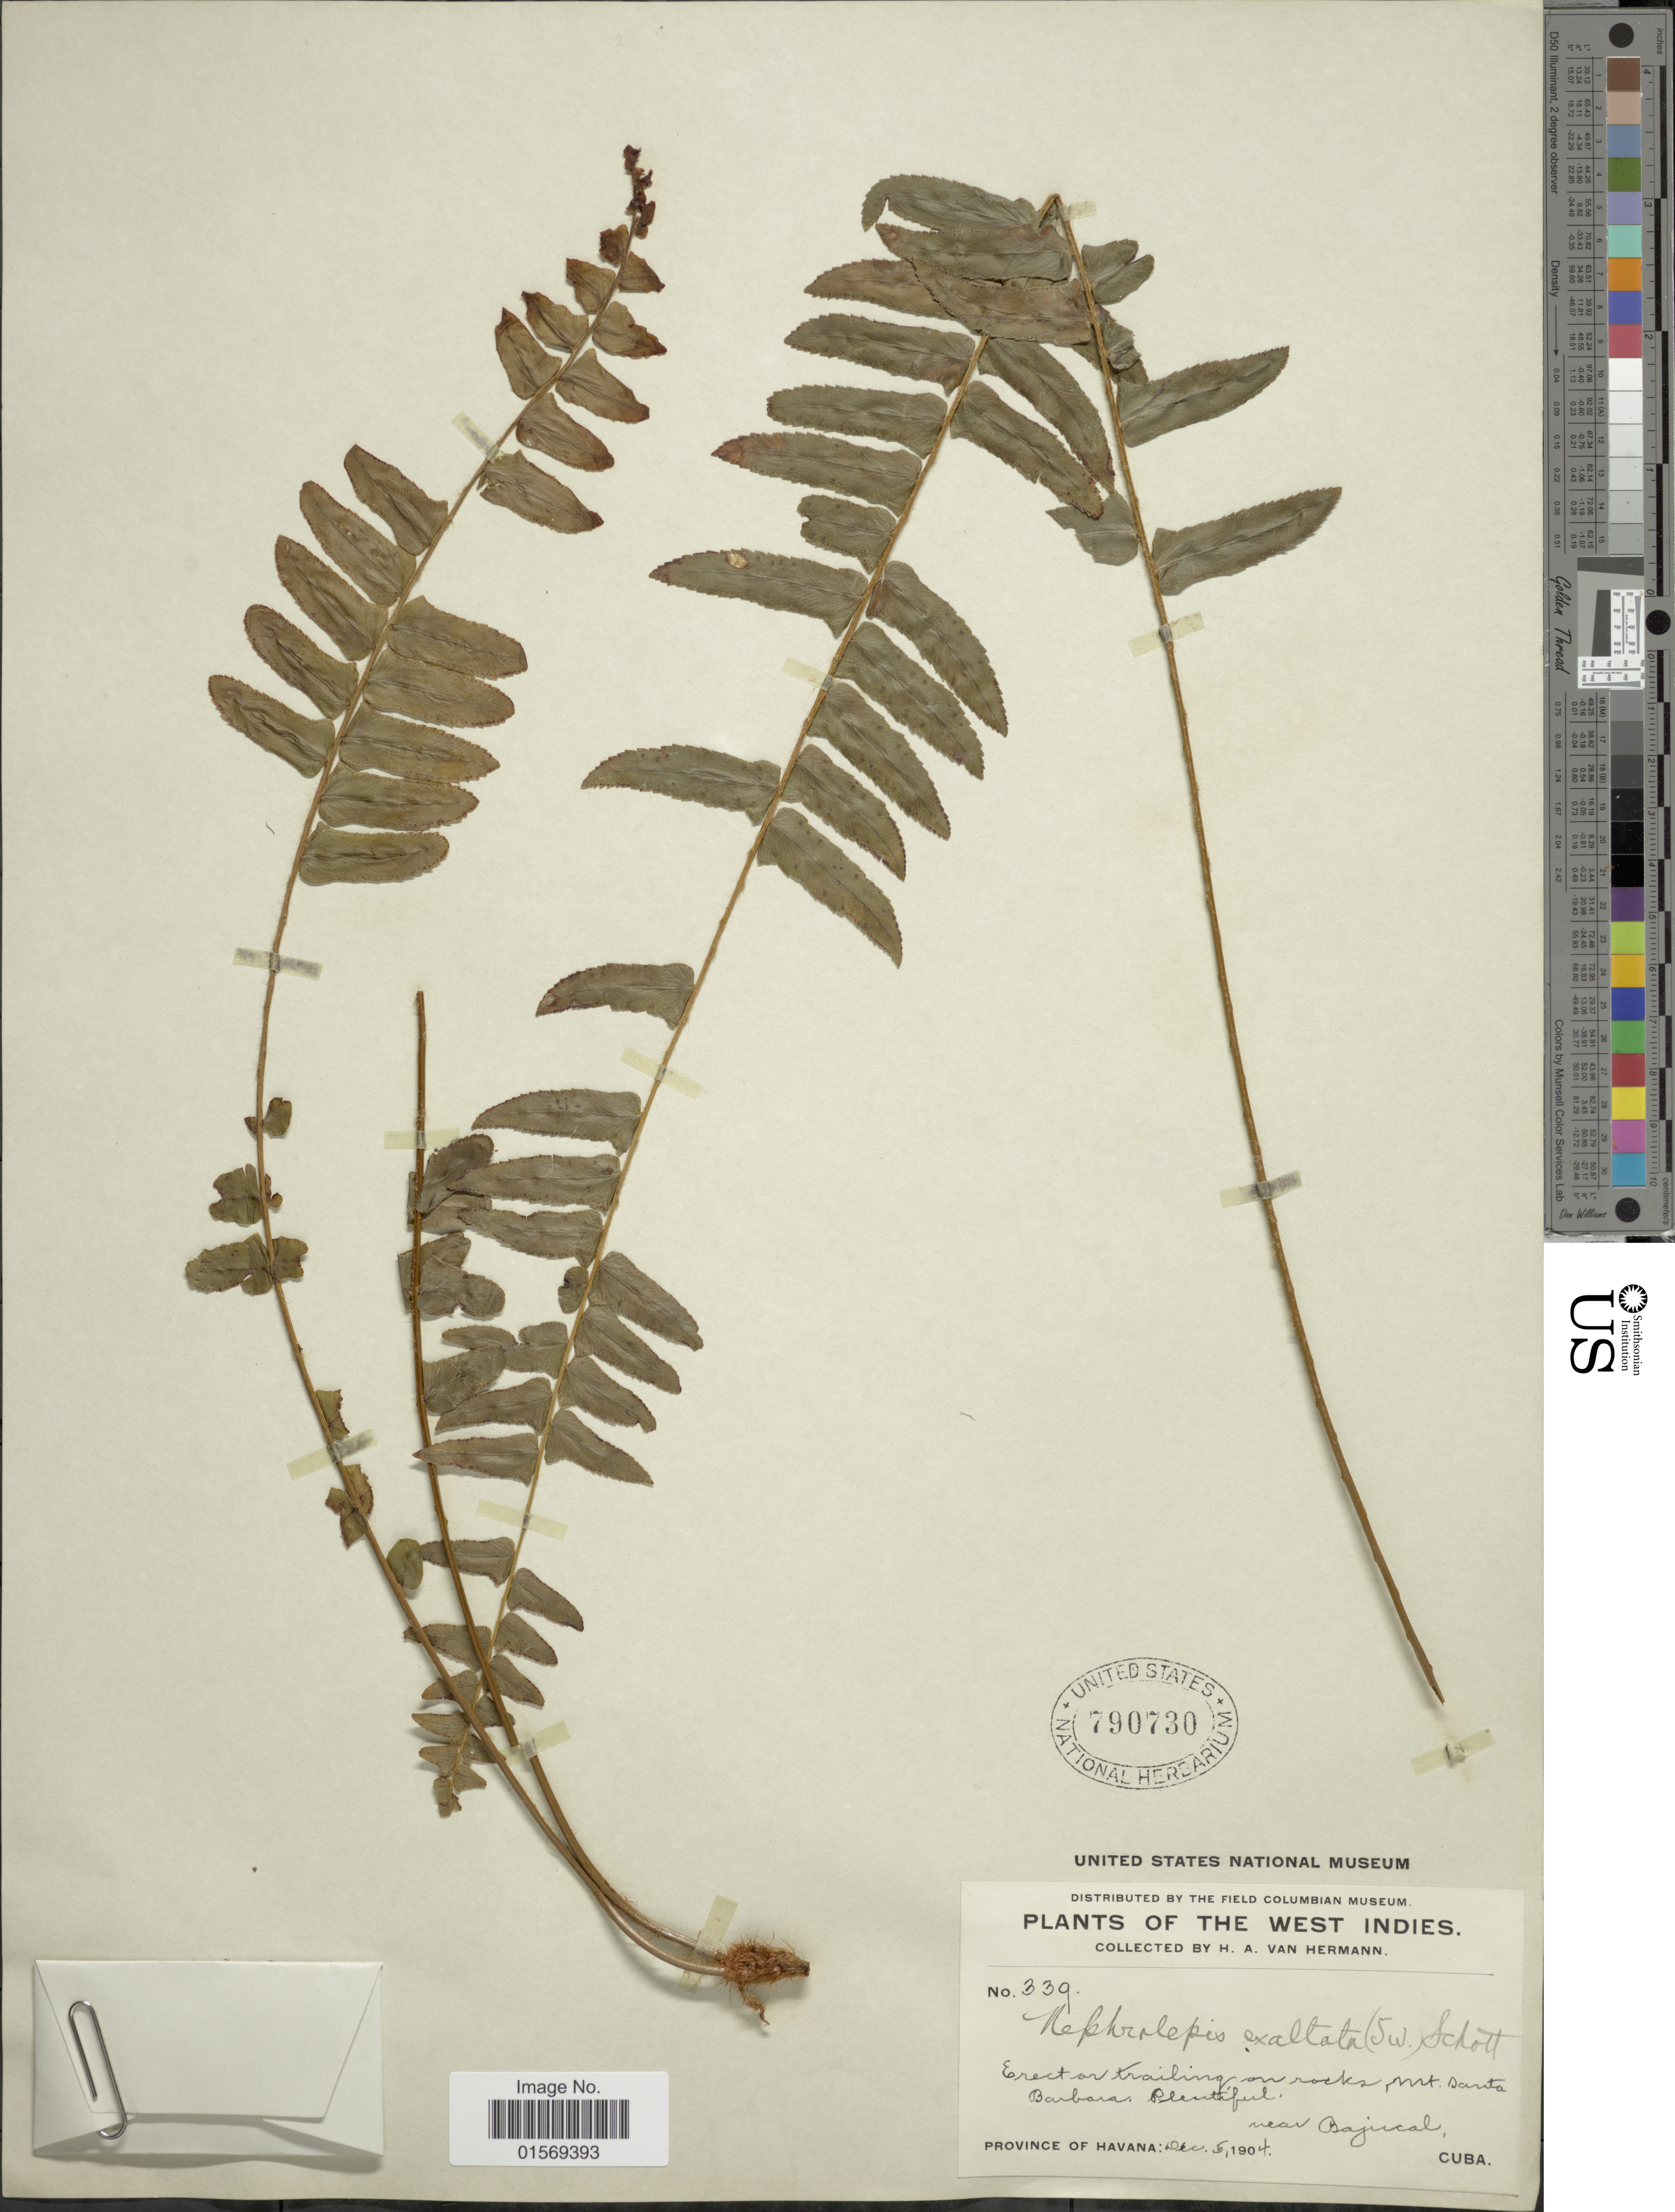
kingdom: Plantae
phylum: Tracheophyta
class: Polypodiopsida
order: Polypodiales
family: Nephrolepidaceae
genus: Nephrolepis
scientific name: Nephrolepis exaltata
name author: (L.) Schott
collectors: H. A. Van Hermann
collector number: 339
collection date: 1904-12-05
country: Cuba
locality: West Indies, Mt. Santa Barbaras near Bajucal.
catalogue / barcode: US 790730